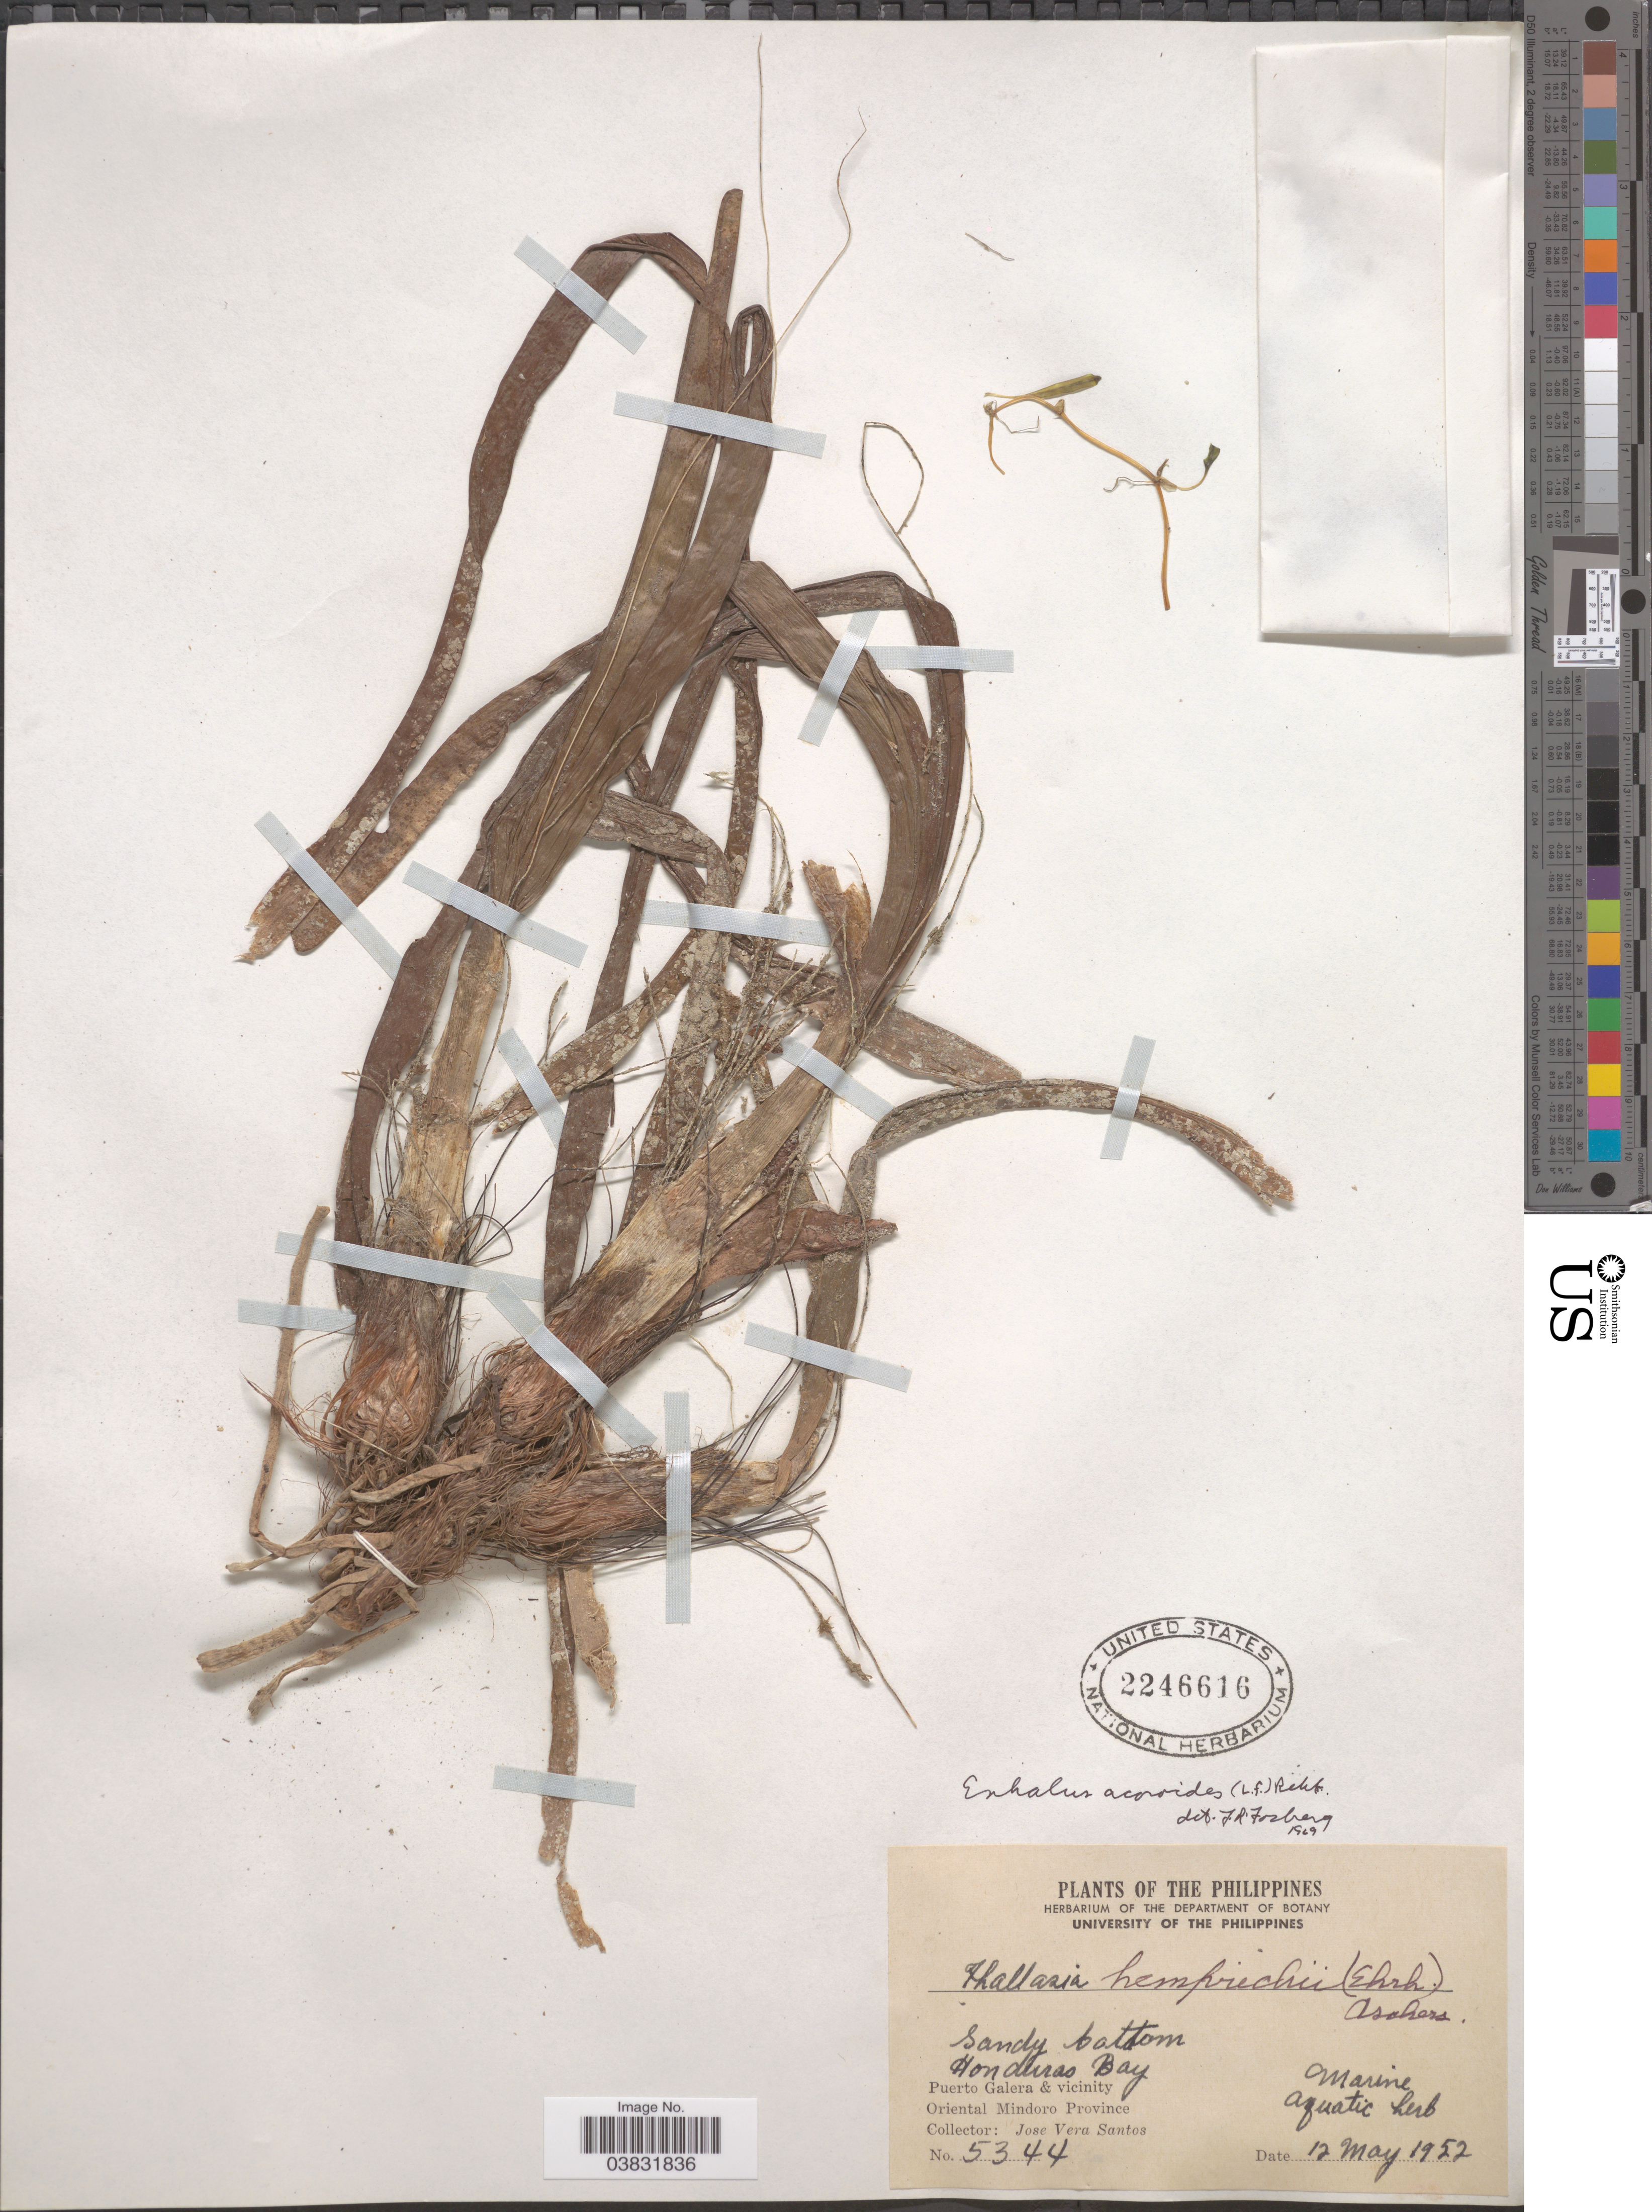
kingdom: Plantae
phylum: Tracheophyta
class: Liliopsida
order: Alismatales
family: Hydrocharitaceae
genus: Enhalus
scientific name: Enhalus acoroides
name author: (L. f.) Royle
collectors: J. V. Santos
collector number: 5344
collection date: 1952-05-12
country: Philippines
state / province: Mimaropa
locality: Honduras Bay. Puerto Galera & vicinity. Oriental Mindoro Province.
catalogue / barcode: US 2246616